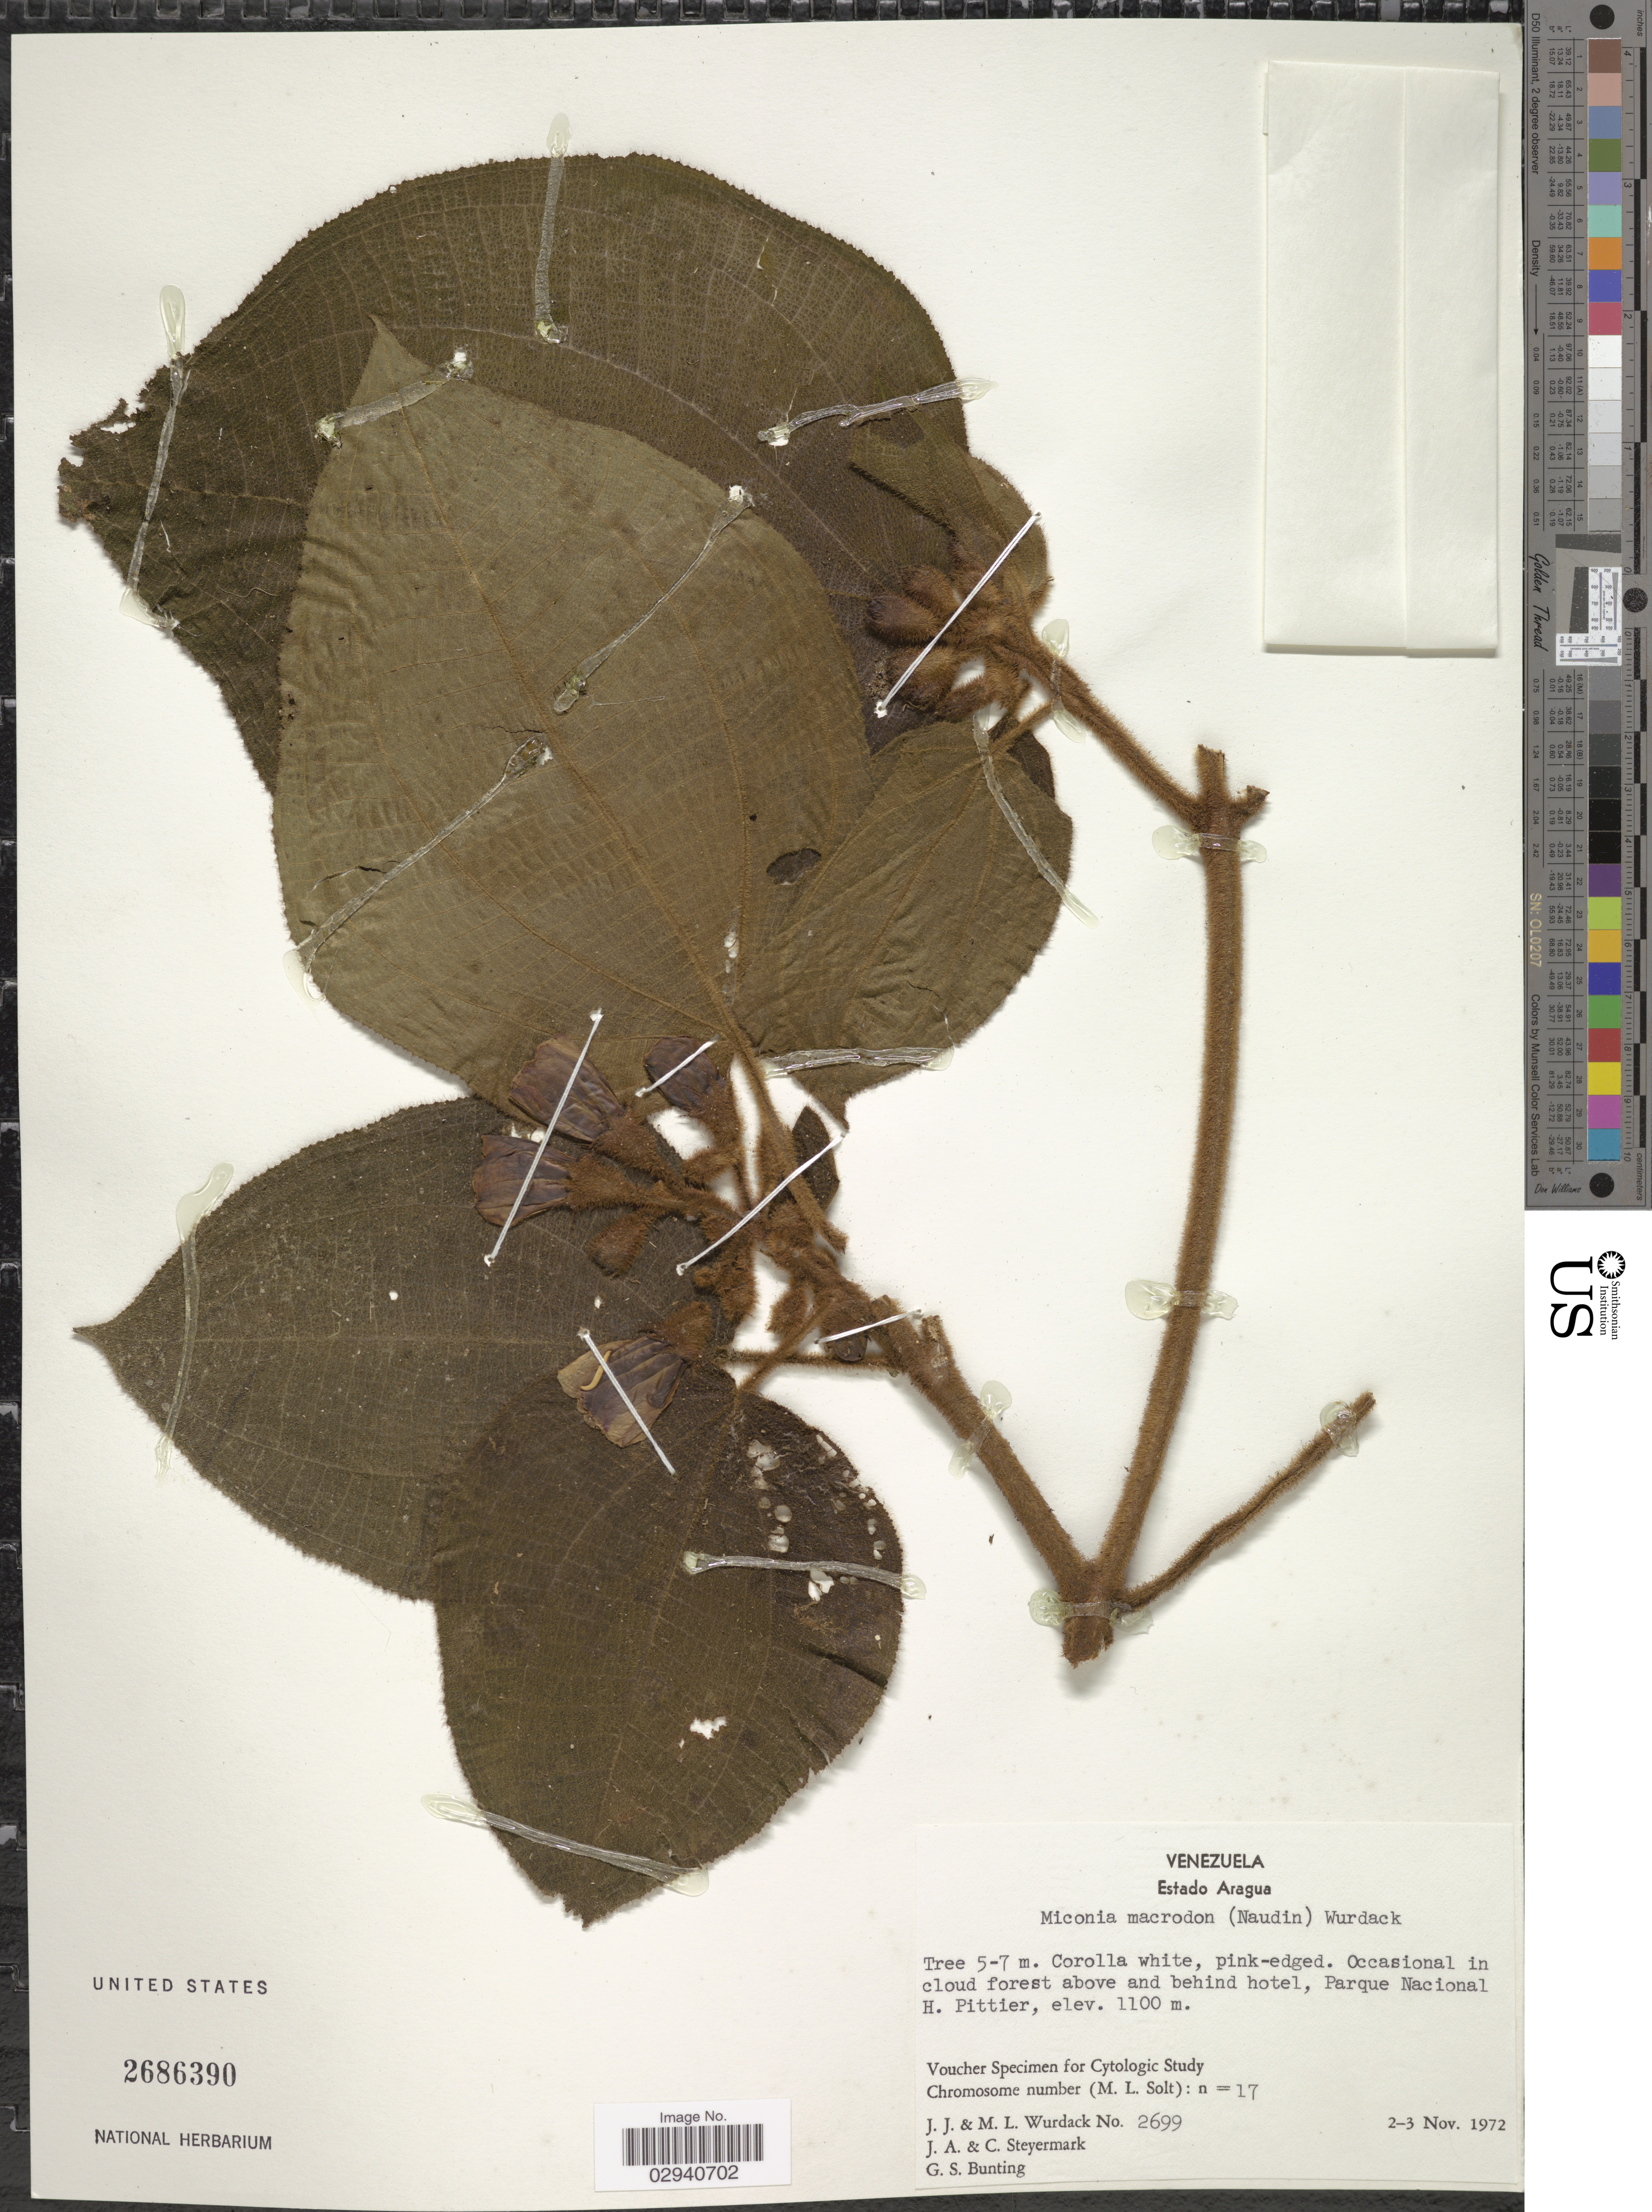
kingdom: Plantae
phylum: Tracheophyta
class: Magnoliopsida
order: Myrtales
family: Melastomataceae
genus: Miconia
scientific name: Miconia macrodon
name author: (Naudin) Wurdack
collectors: J. J. Wurdack, M. L. Wurdack, J. Steyermark & C. Steyermark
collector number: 2699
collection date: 1972-11-02/1972-11-03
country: Venezuela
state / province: Aragua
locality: Above and behind hotel, Parque Nacional H. Pittier.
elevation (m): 1100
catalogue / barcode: US 2686390